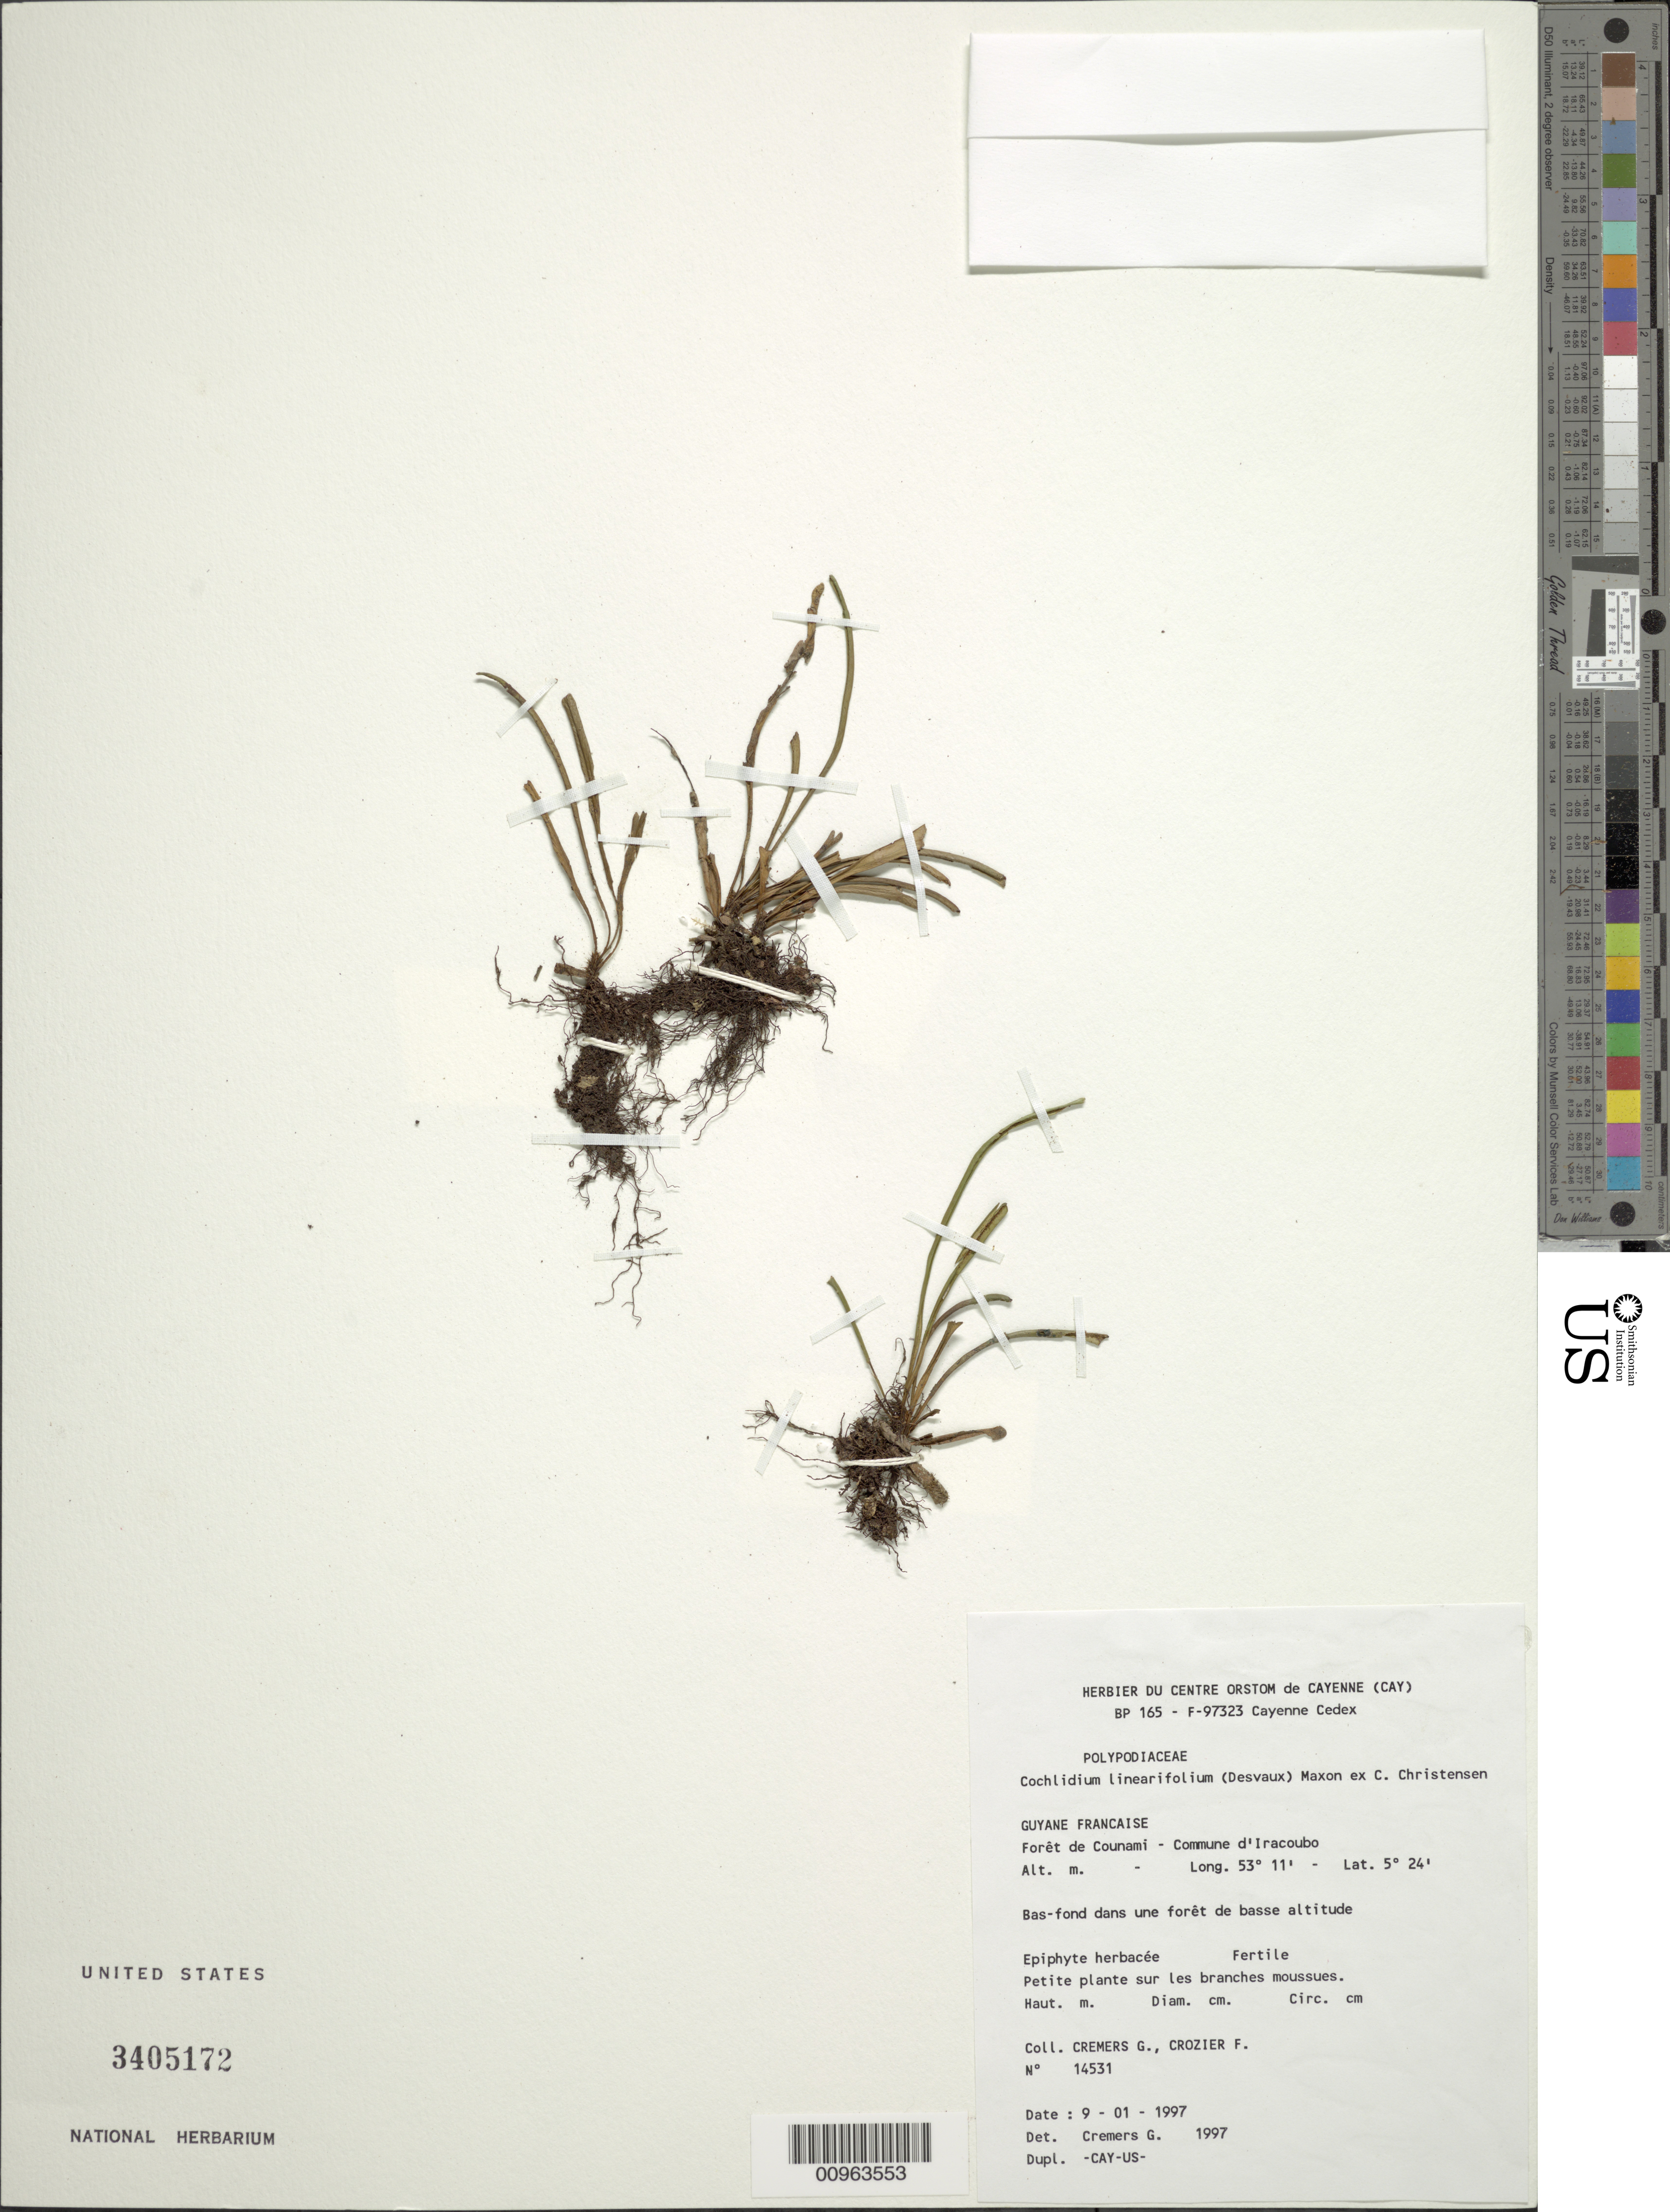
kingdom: Plantae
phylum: Tracheophyta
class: Polypodiopsida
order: Polypodiales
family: Polypodiaceae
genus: Cochlidium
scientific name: Cochlidium linearifolium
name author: (Desv.) Maxon ex C. Chr.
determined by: Cremers, Georges A.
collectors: G. Cremers & F. Crozier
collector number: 14531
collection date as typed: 9-Jan-97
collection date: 1997-01-09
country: French Guiana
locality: Commune d'Iracoubo, forêt de Counami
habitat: Bas-fond dans une forêt de basse altitude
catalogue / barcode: US 3405172